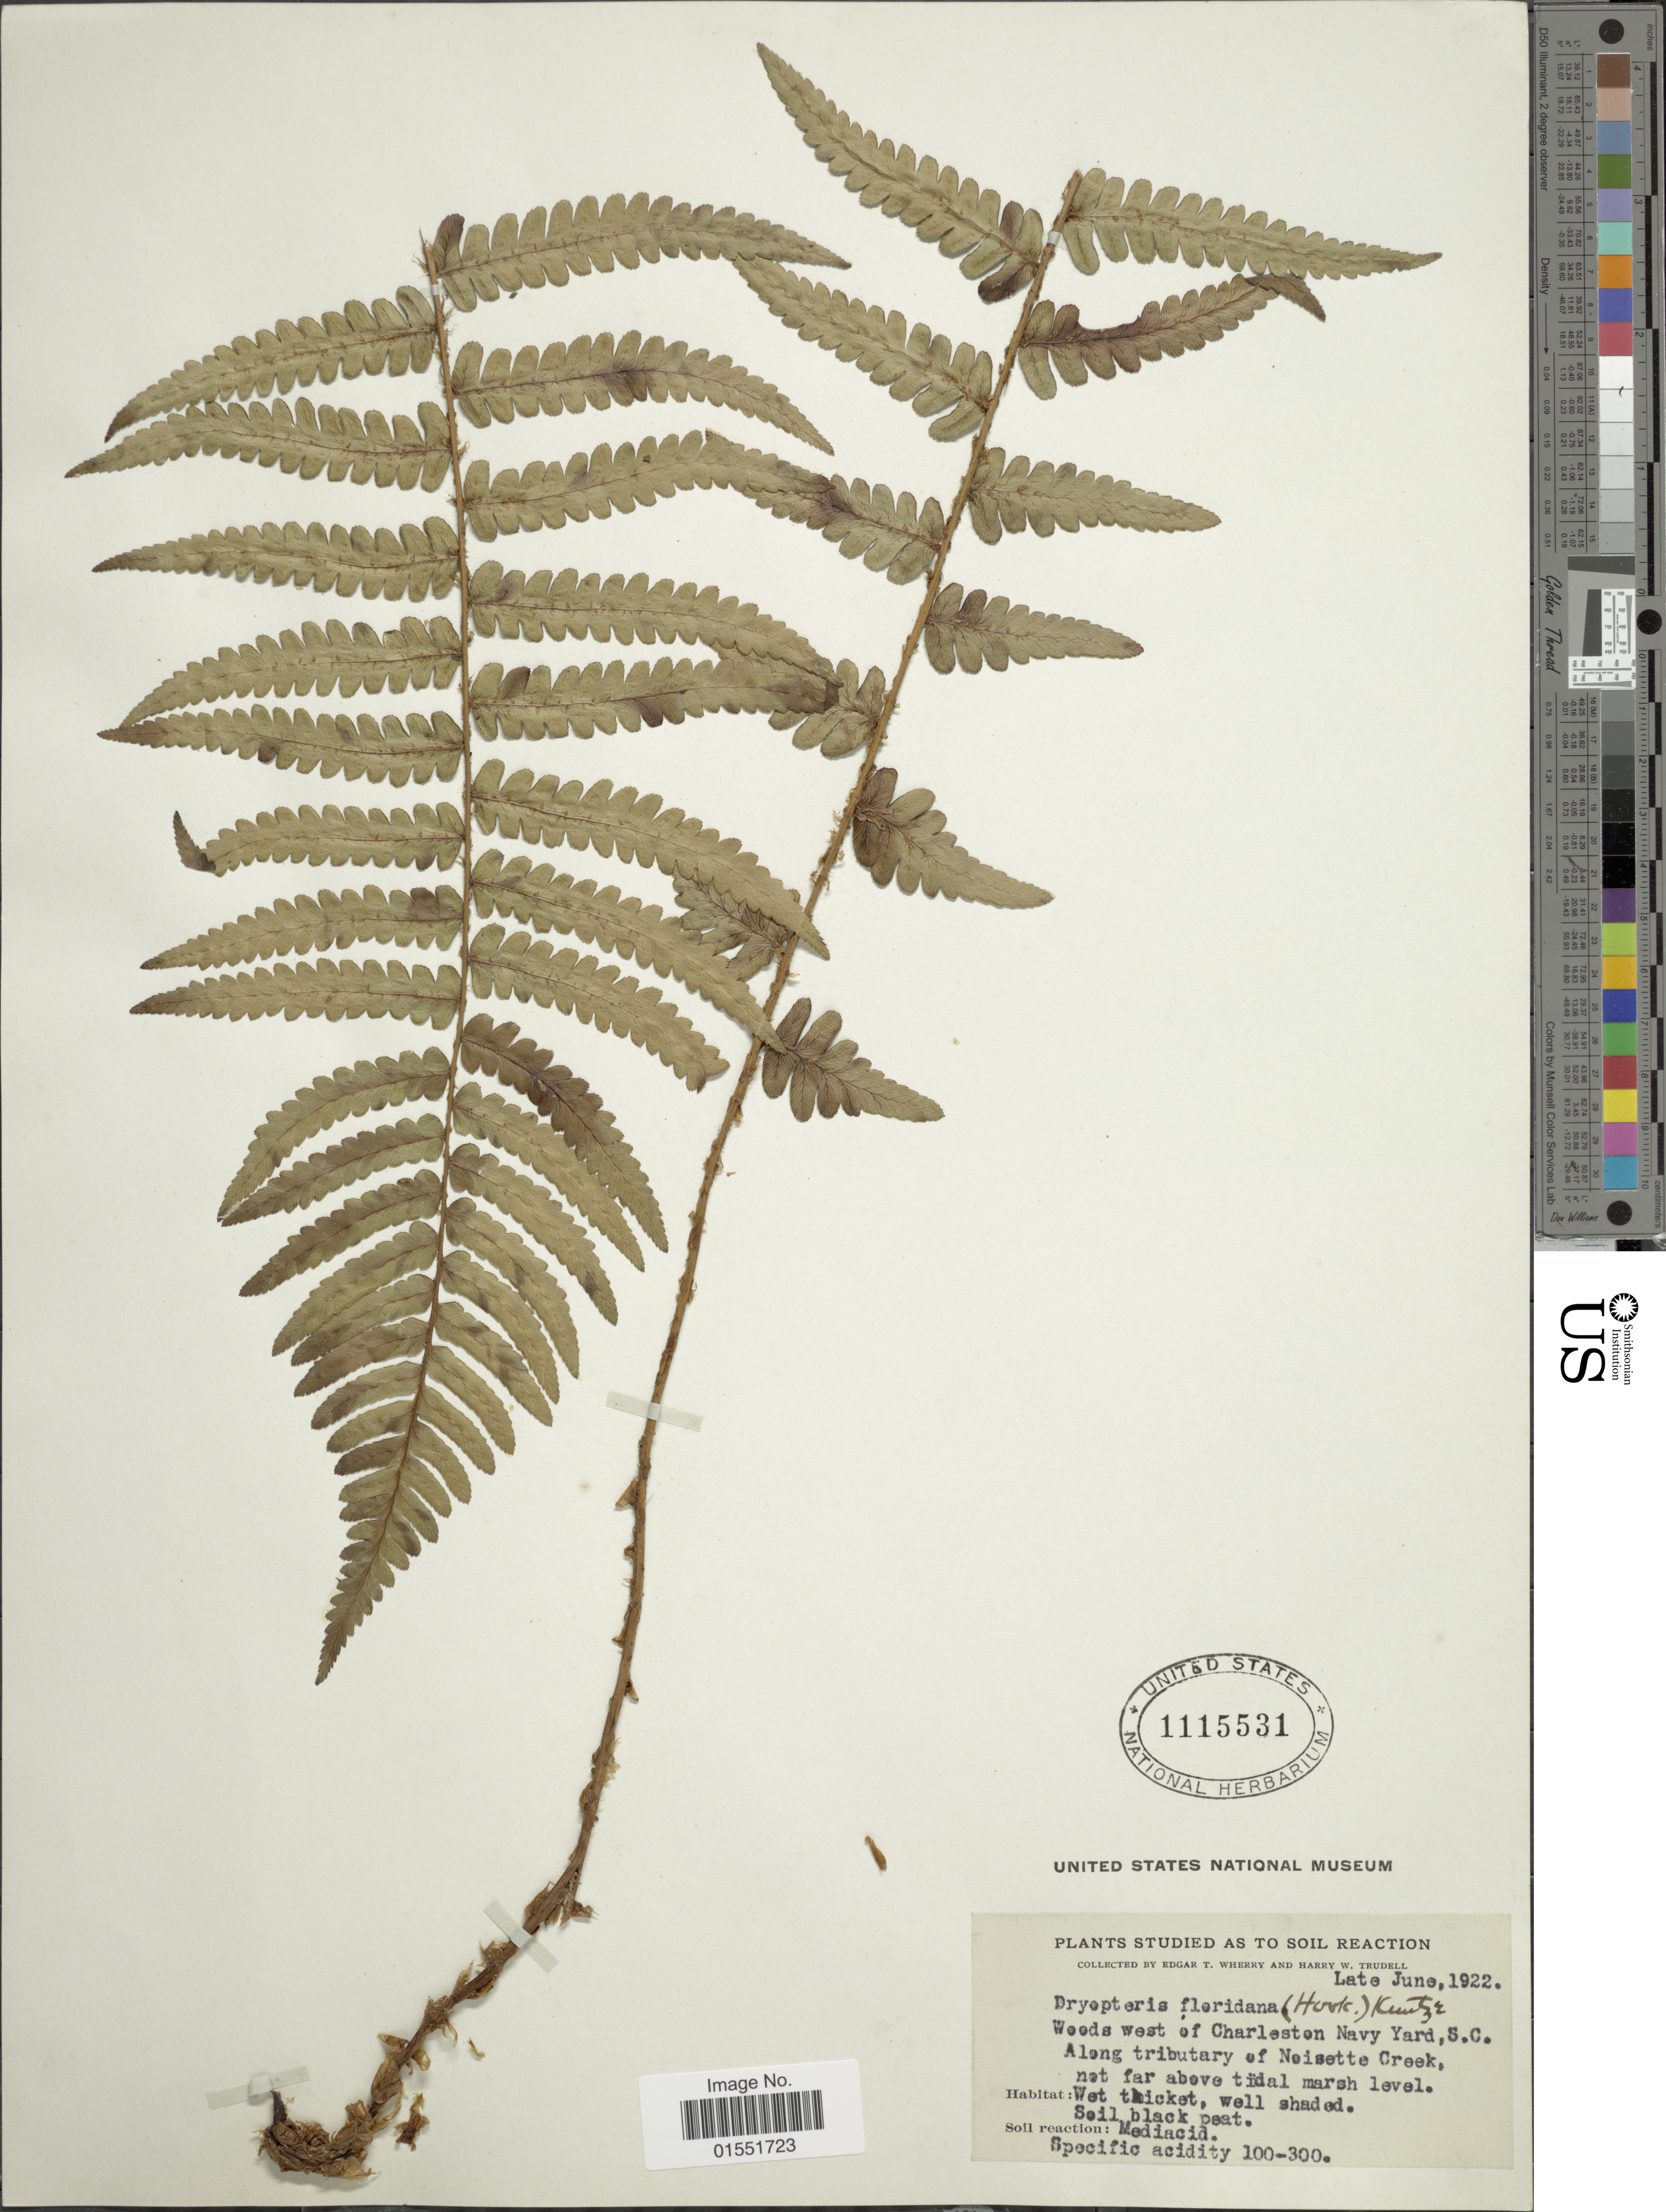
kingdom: Plantae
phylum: Tracheophyta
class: Polypodiopsida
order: Polypodiales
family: Dryopteridaceae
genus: Dryopteris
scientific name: Dryopteris ludoviciana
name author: (Kunze) Small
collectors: E. T. Wherry & H. Trudell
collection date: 1922-06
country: United States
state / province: South Carolina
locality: Woods west of Charleston Navy Yard, S.C. Along tributary of Noisette Creek, not far above tidal marsh level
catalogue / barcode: US 1115531